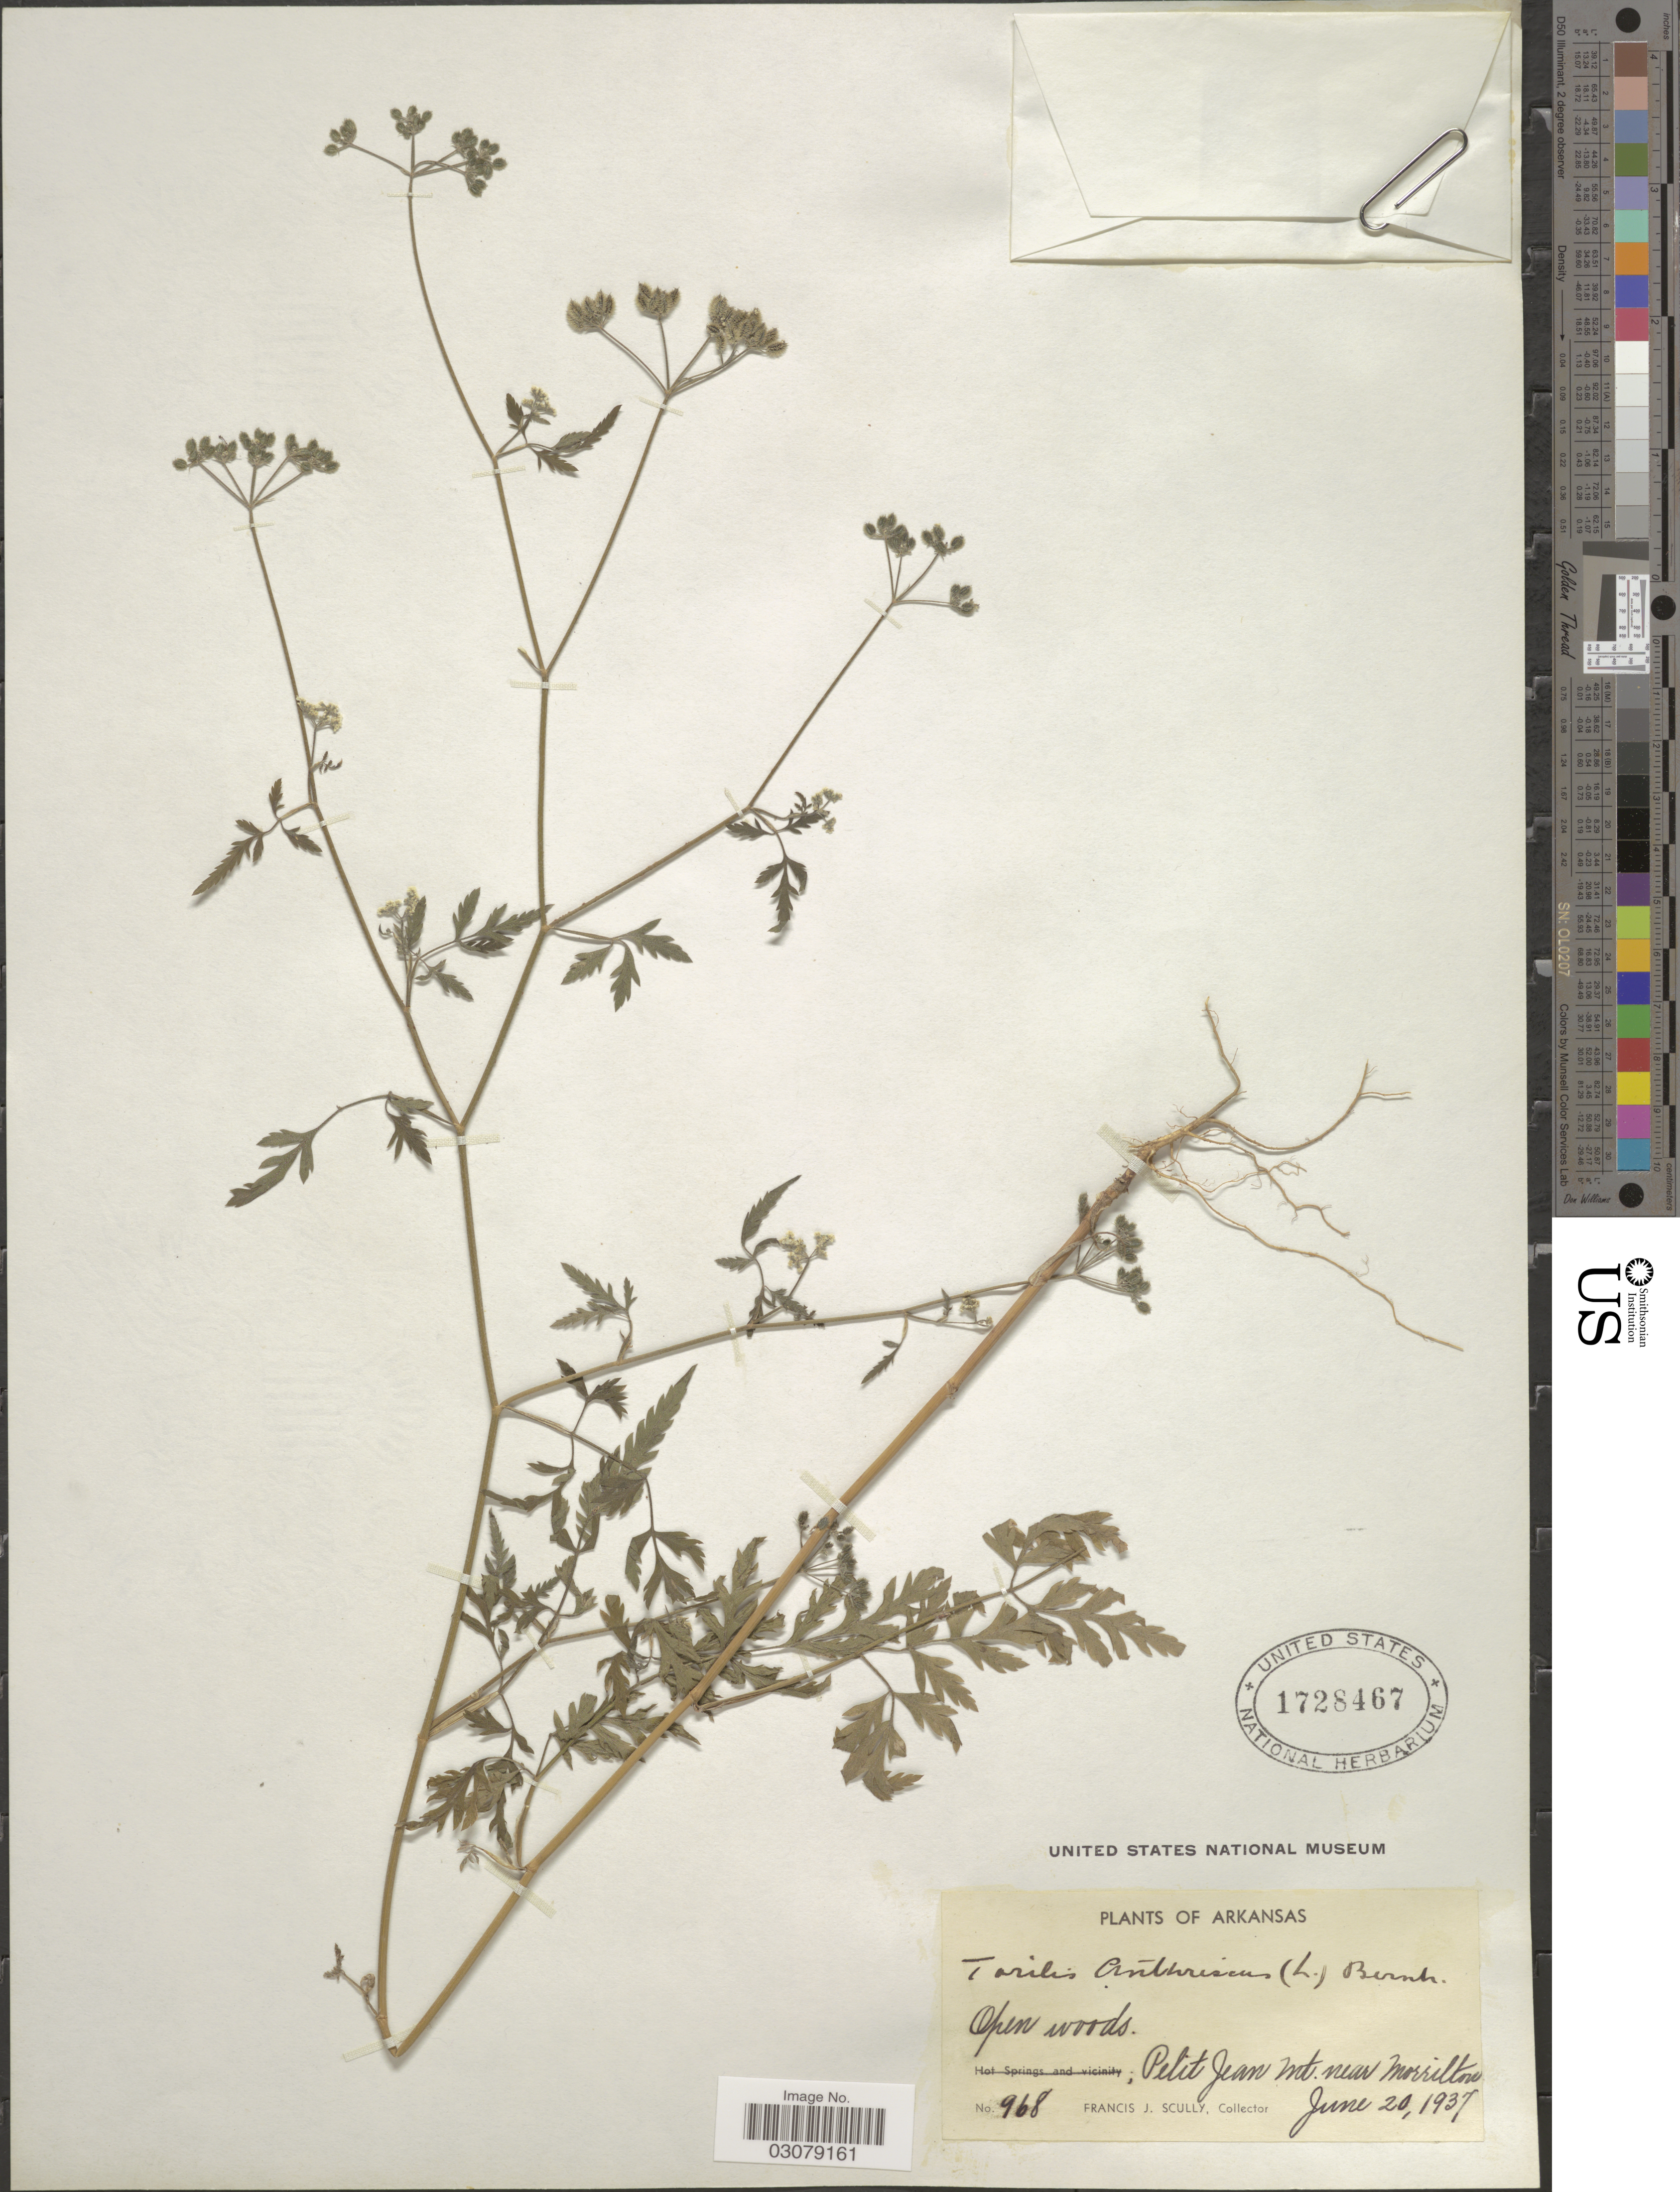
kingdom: Plantae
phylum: Tracheophyta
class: Magnoliopsida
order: Apiales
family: Apiaceae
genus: Torilis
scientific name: Torilis japonica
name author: (Houtt.) DC.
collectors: F. J. Scully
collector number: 968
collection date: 1937-06-20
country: United States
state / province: Arkansas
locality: Pelit Jean Mt. near Morrilton.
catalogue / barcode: US 1728467